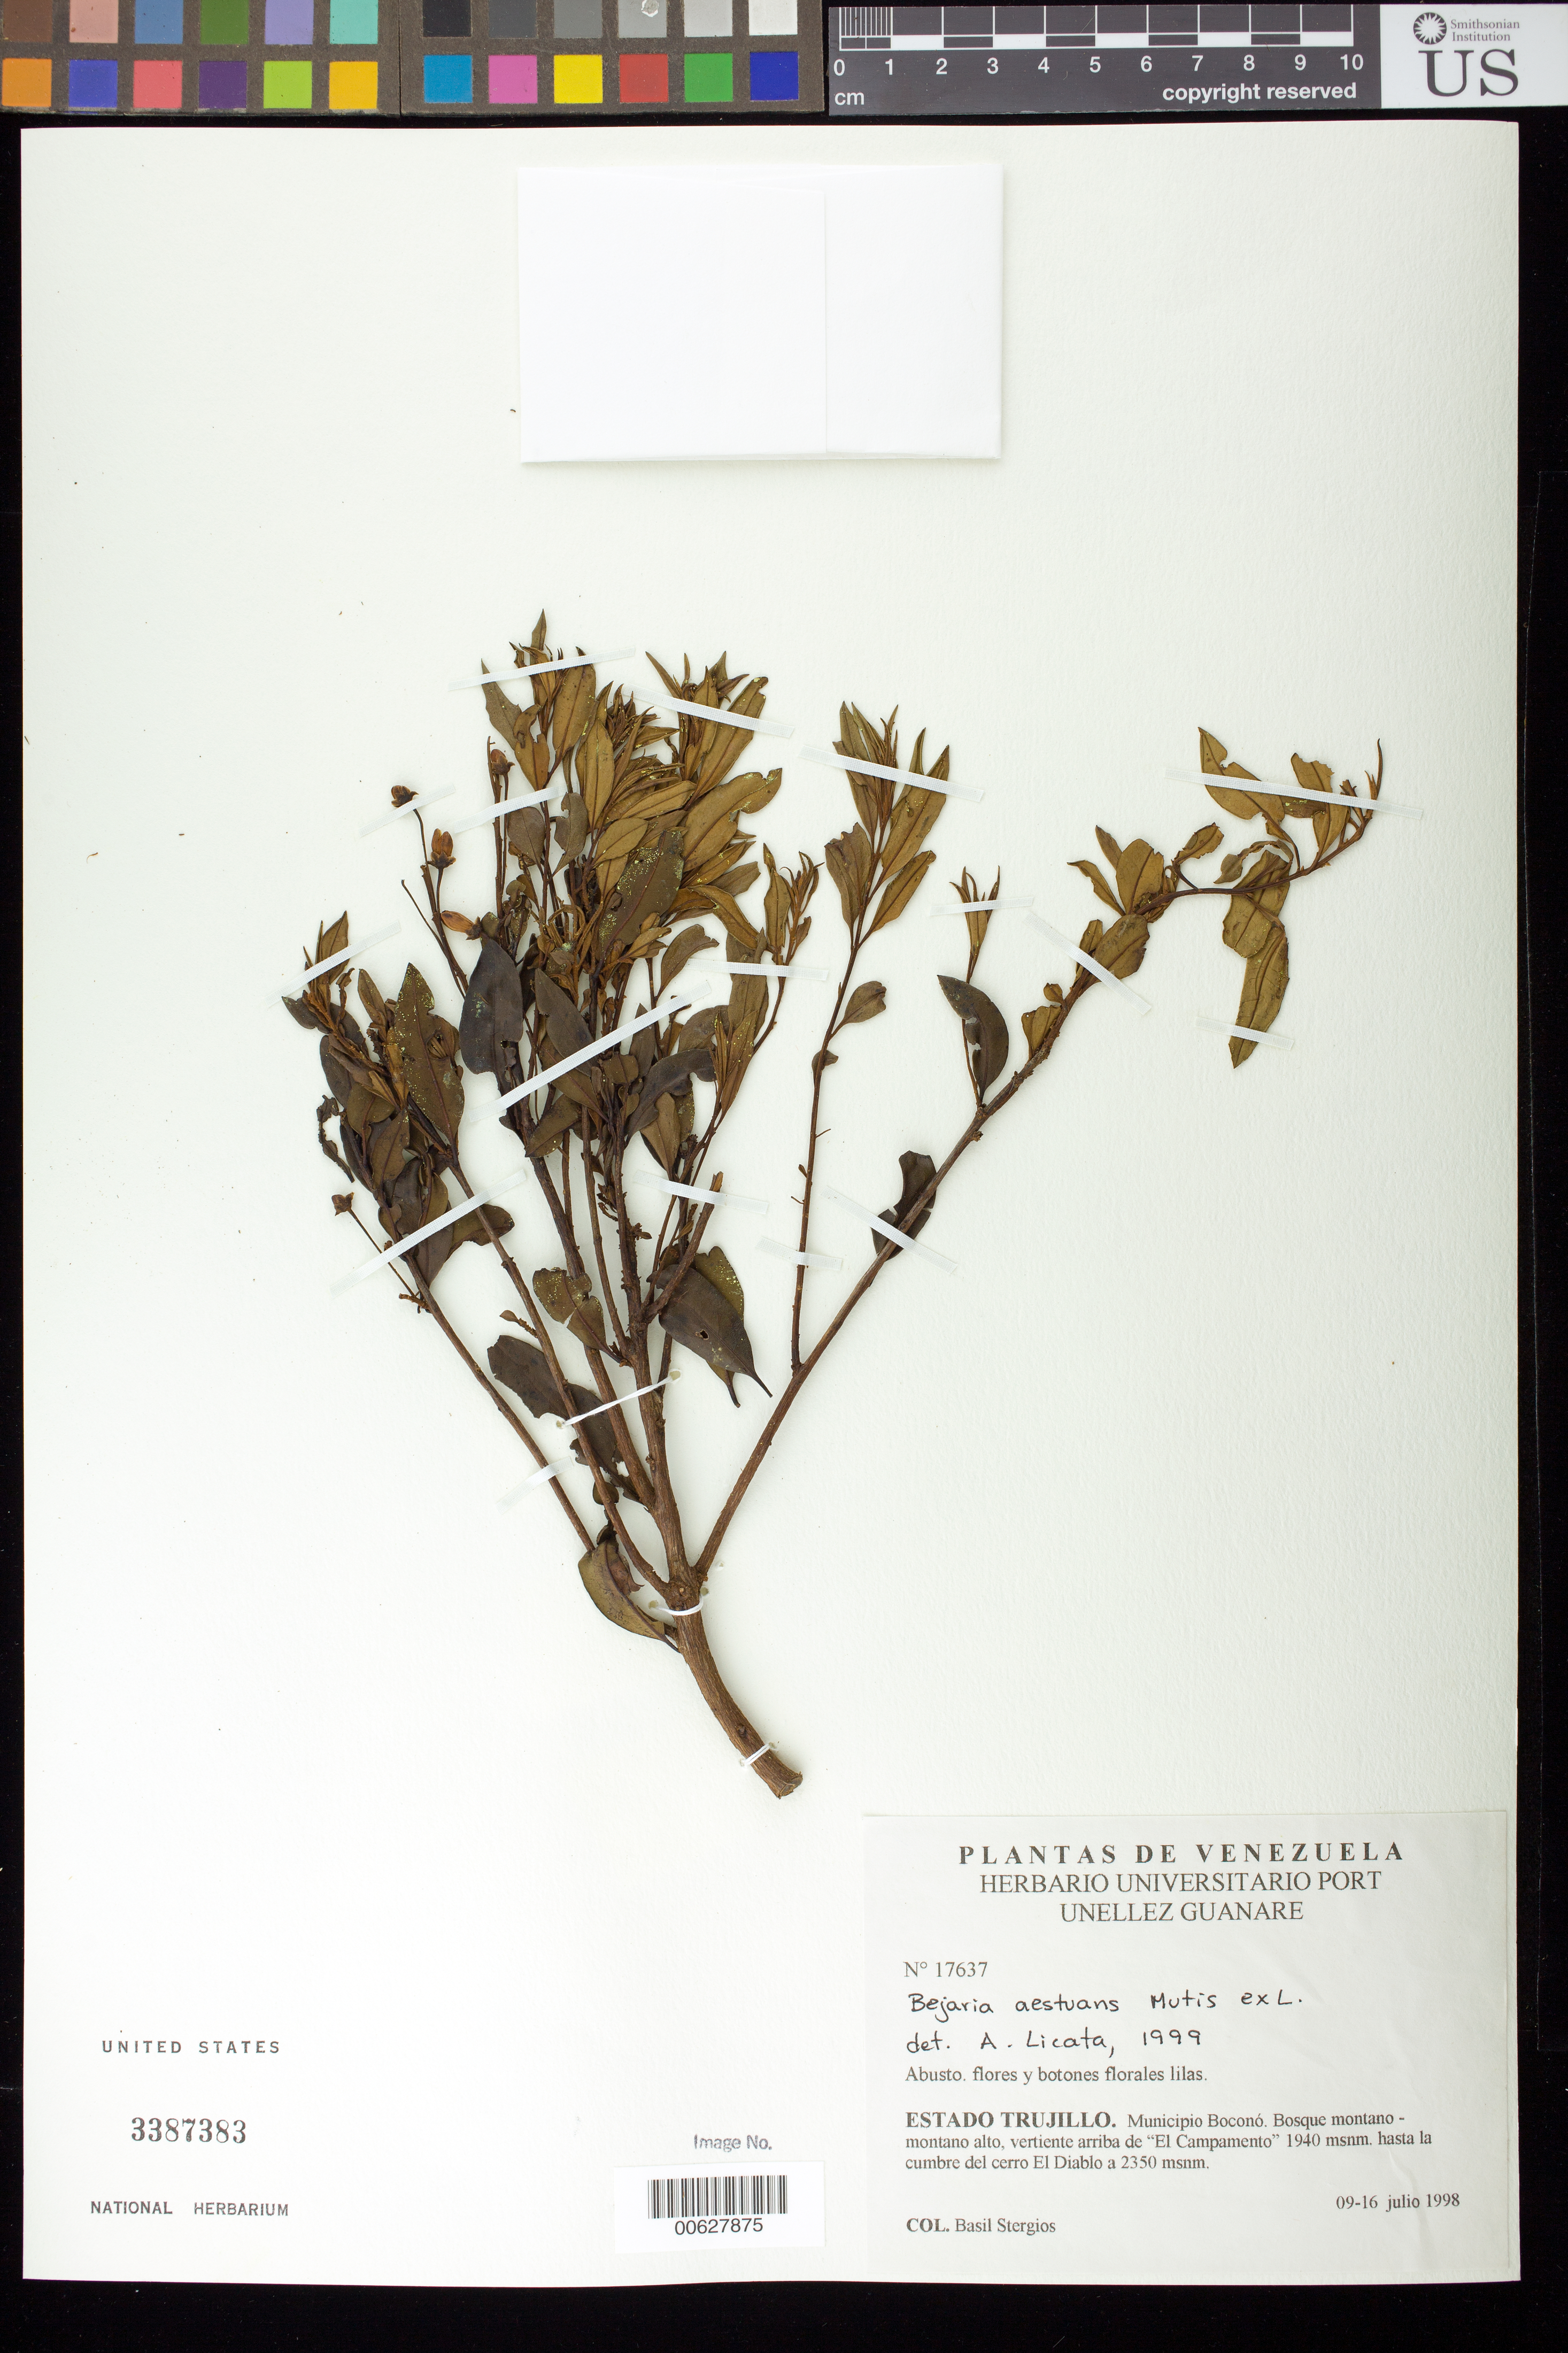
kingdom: Plantae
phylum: Tracheophyta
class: Magnoliopsida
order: Ericales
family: Ericaceae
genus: Bejaria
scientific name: Bejaria aestuans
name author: Mutis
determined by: Licata, A., (PORT), Univ. Nac. Exp. de los Llanos Ezequiel Zamora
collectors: B. G. Stergios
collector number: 17637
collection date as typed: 09 Jul 1998 to 16 Jul 1998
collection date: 1998-07-09/1998-07-16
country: Venezuela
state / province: Trujillo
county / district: Boconó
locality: Vertiente arriba de El Campamento 1940 m hasta la cumbre del cerro El Diablo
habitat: Bosque montano - montano alto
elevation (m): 1940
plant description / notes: MO, PORT, US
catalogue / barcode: US 3387383